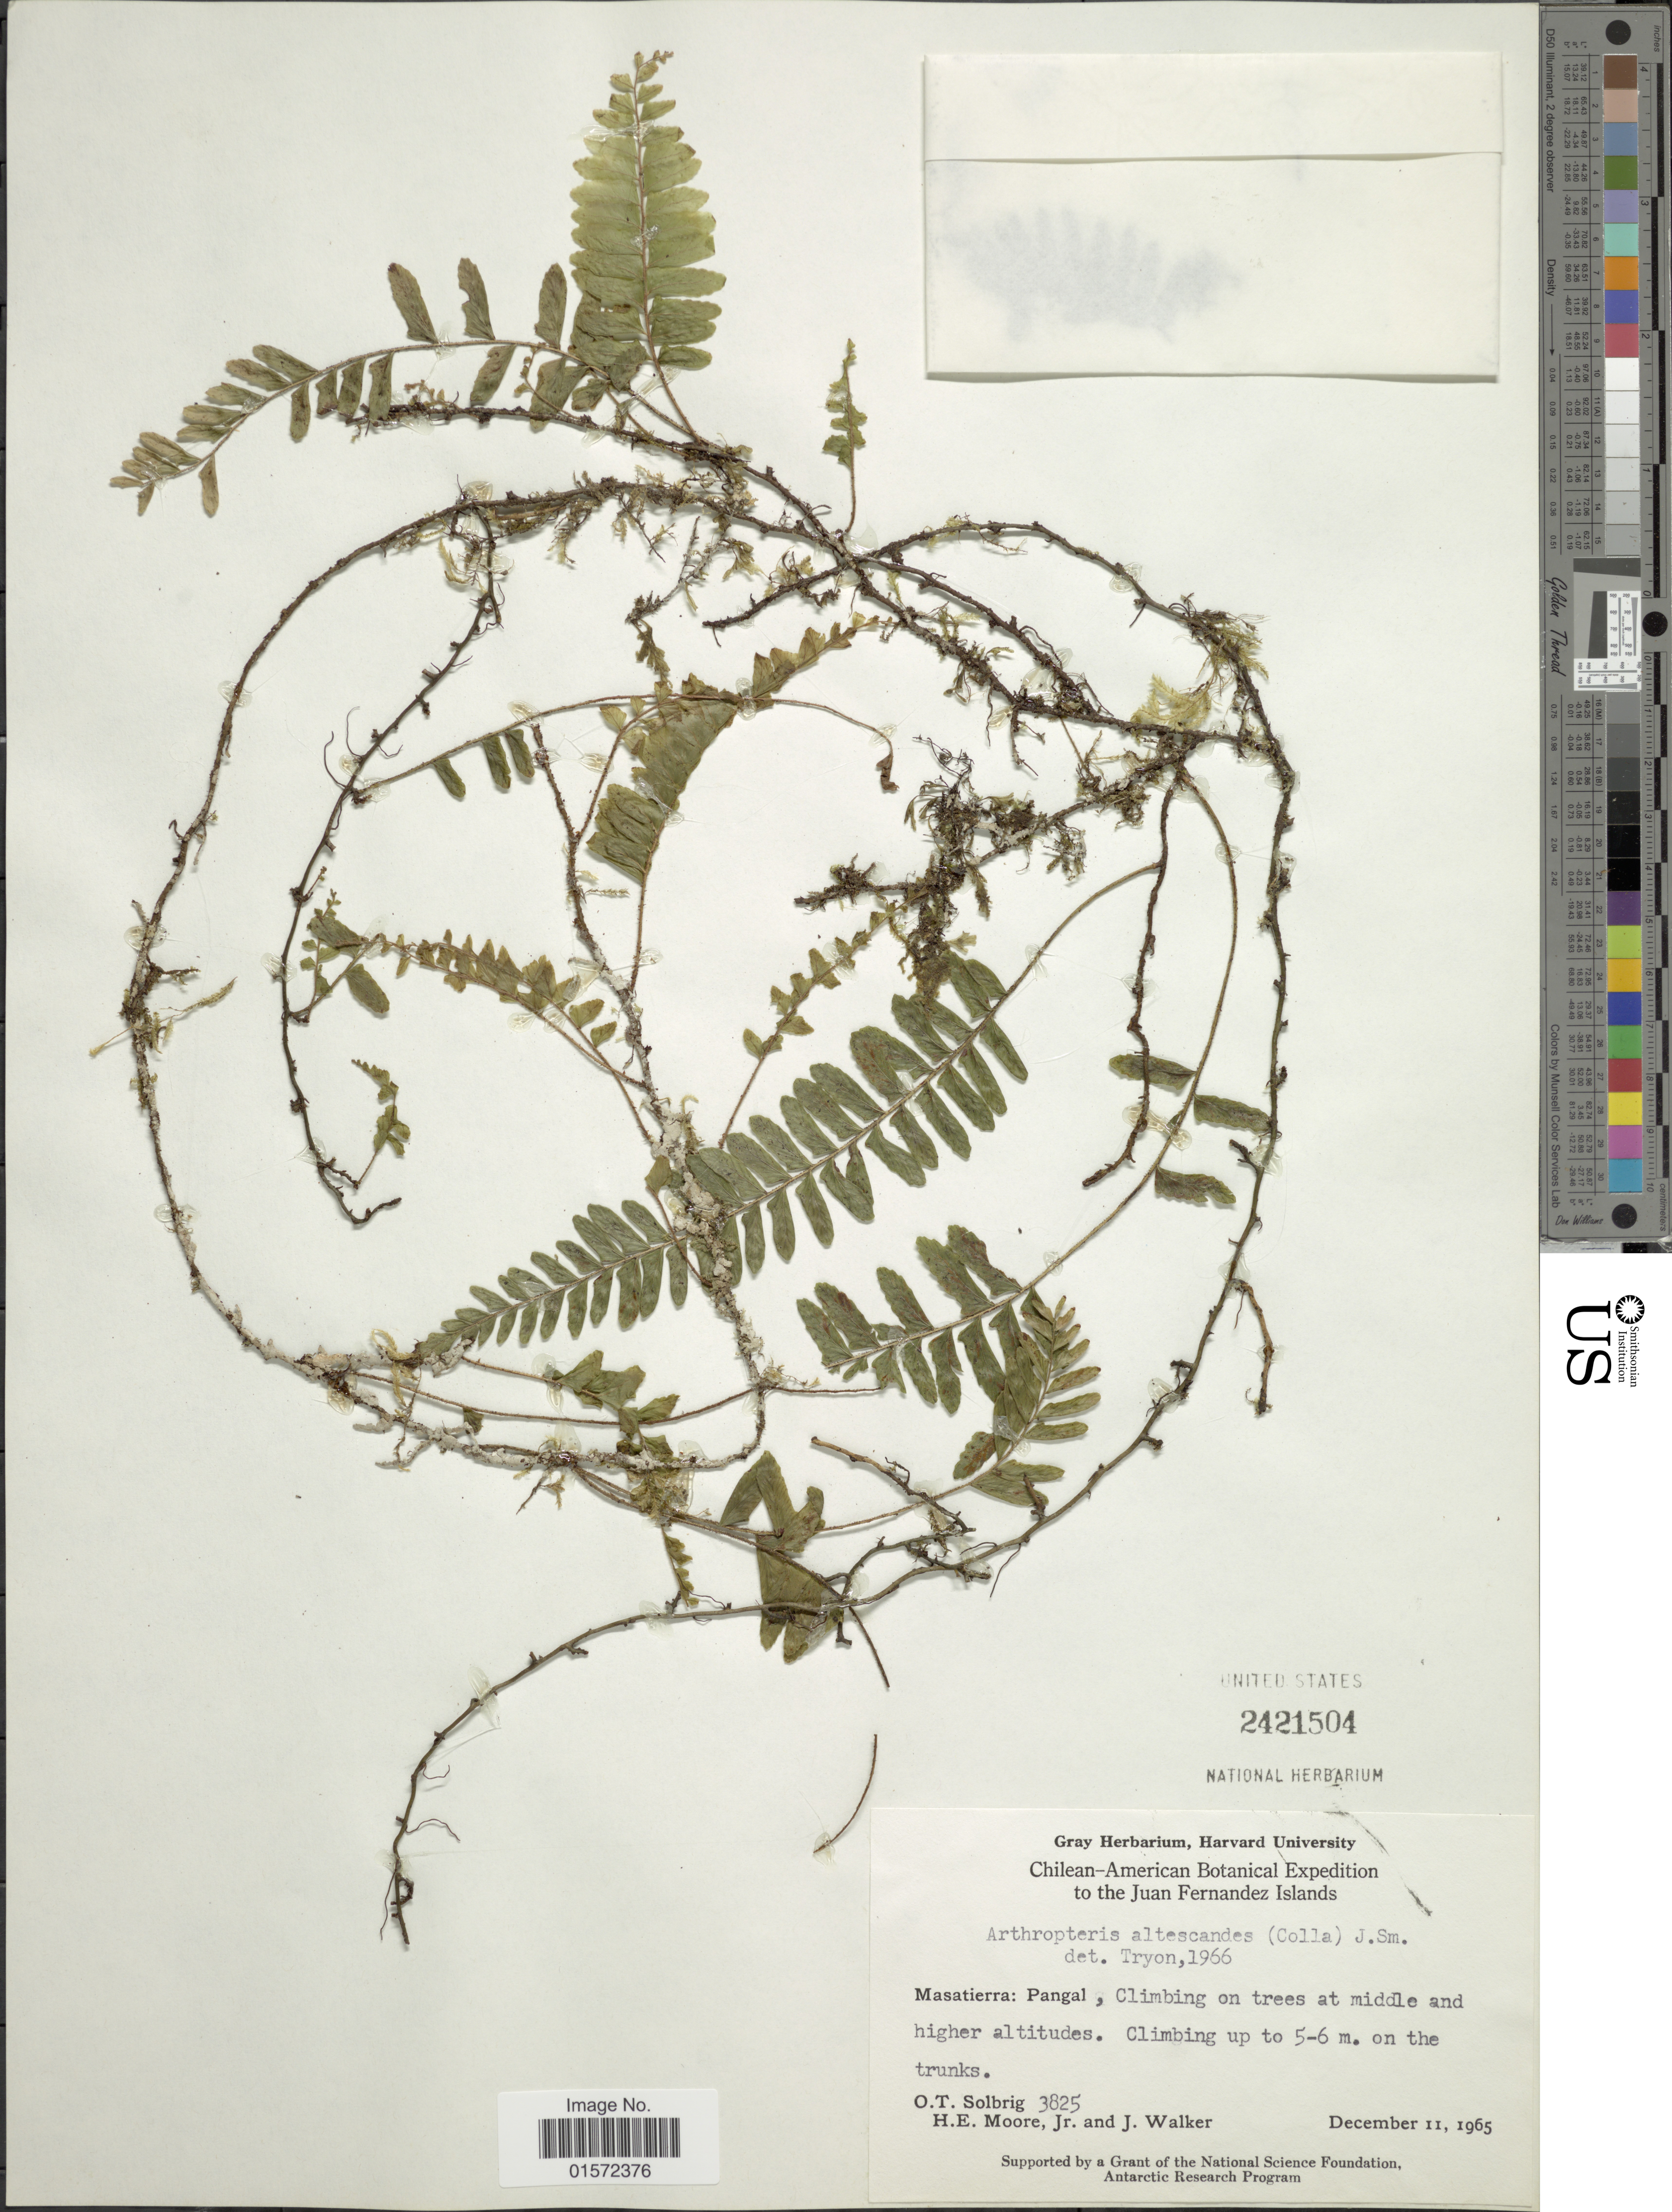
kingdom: Plantae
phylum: Tracheophyta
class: Polypodiopsida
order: Polypodiales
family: Tectariaceae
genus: Arthropteris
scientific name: Arthropteris altescandens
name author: (Colla) J. Sm.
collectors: O. T. Solbrig, H. Moore, J. Walker & J. Walker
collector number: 3825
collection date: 1965-12-11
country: Chile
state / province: Valparaíso (V)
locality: Juan Fernandez Islands,Masatierra, Pangal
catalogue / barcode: US 2421504